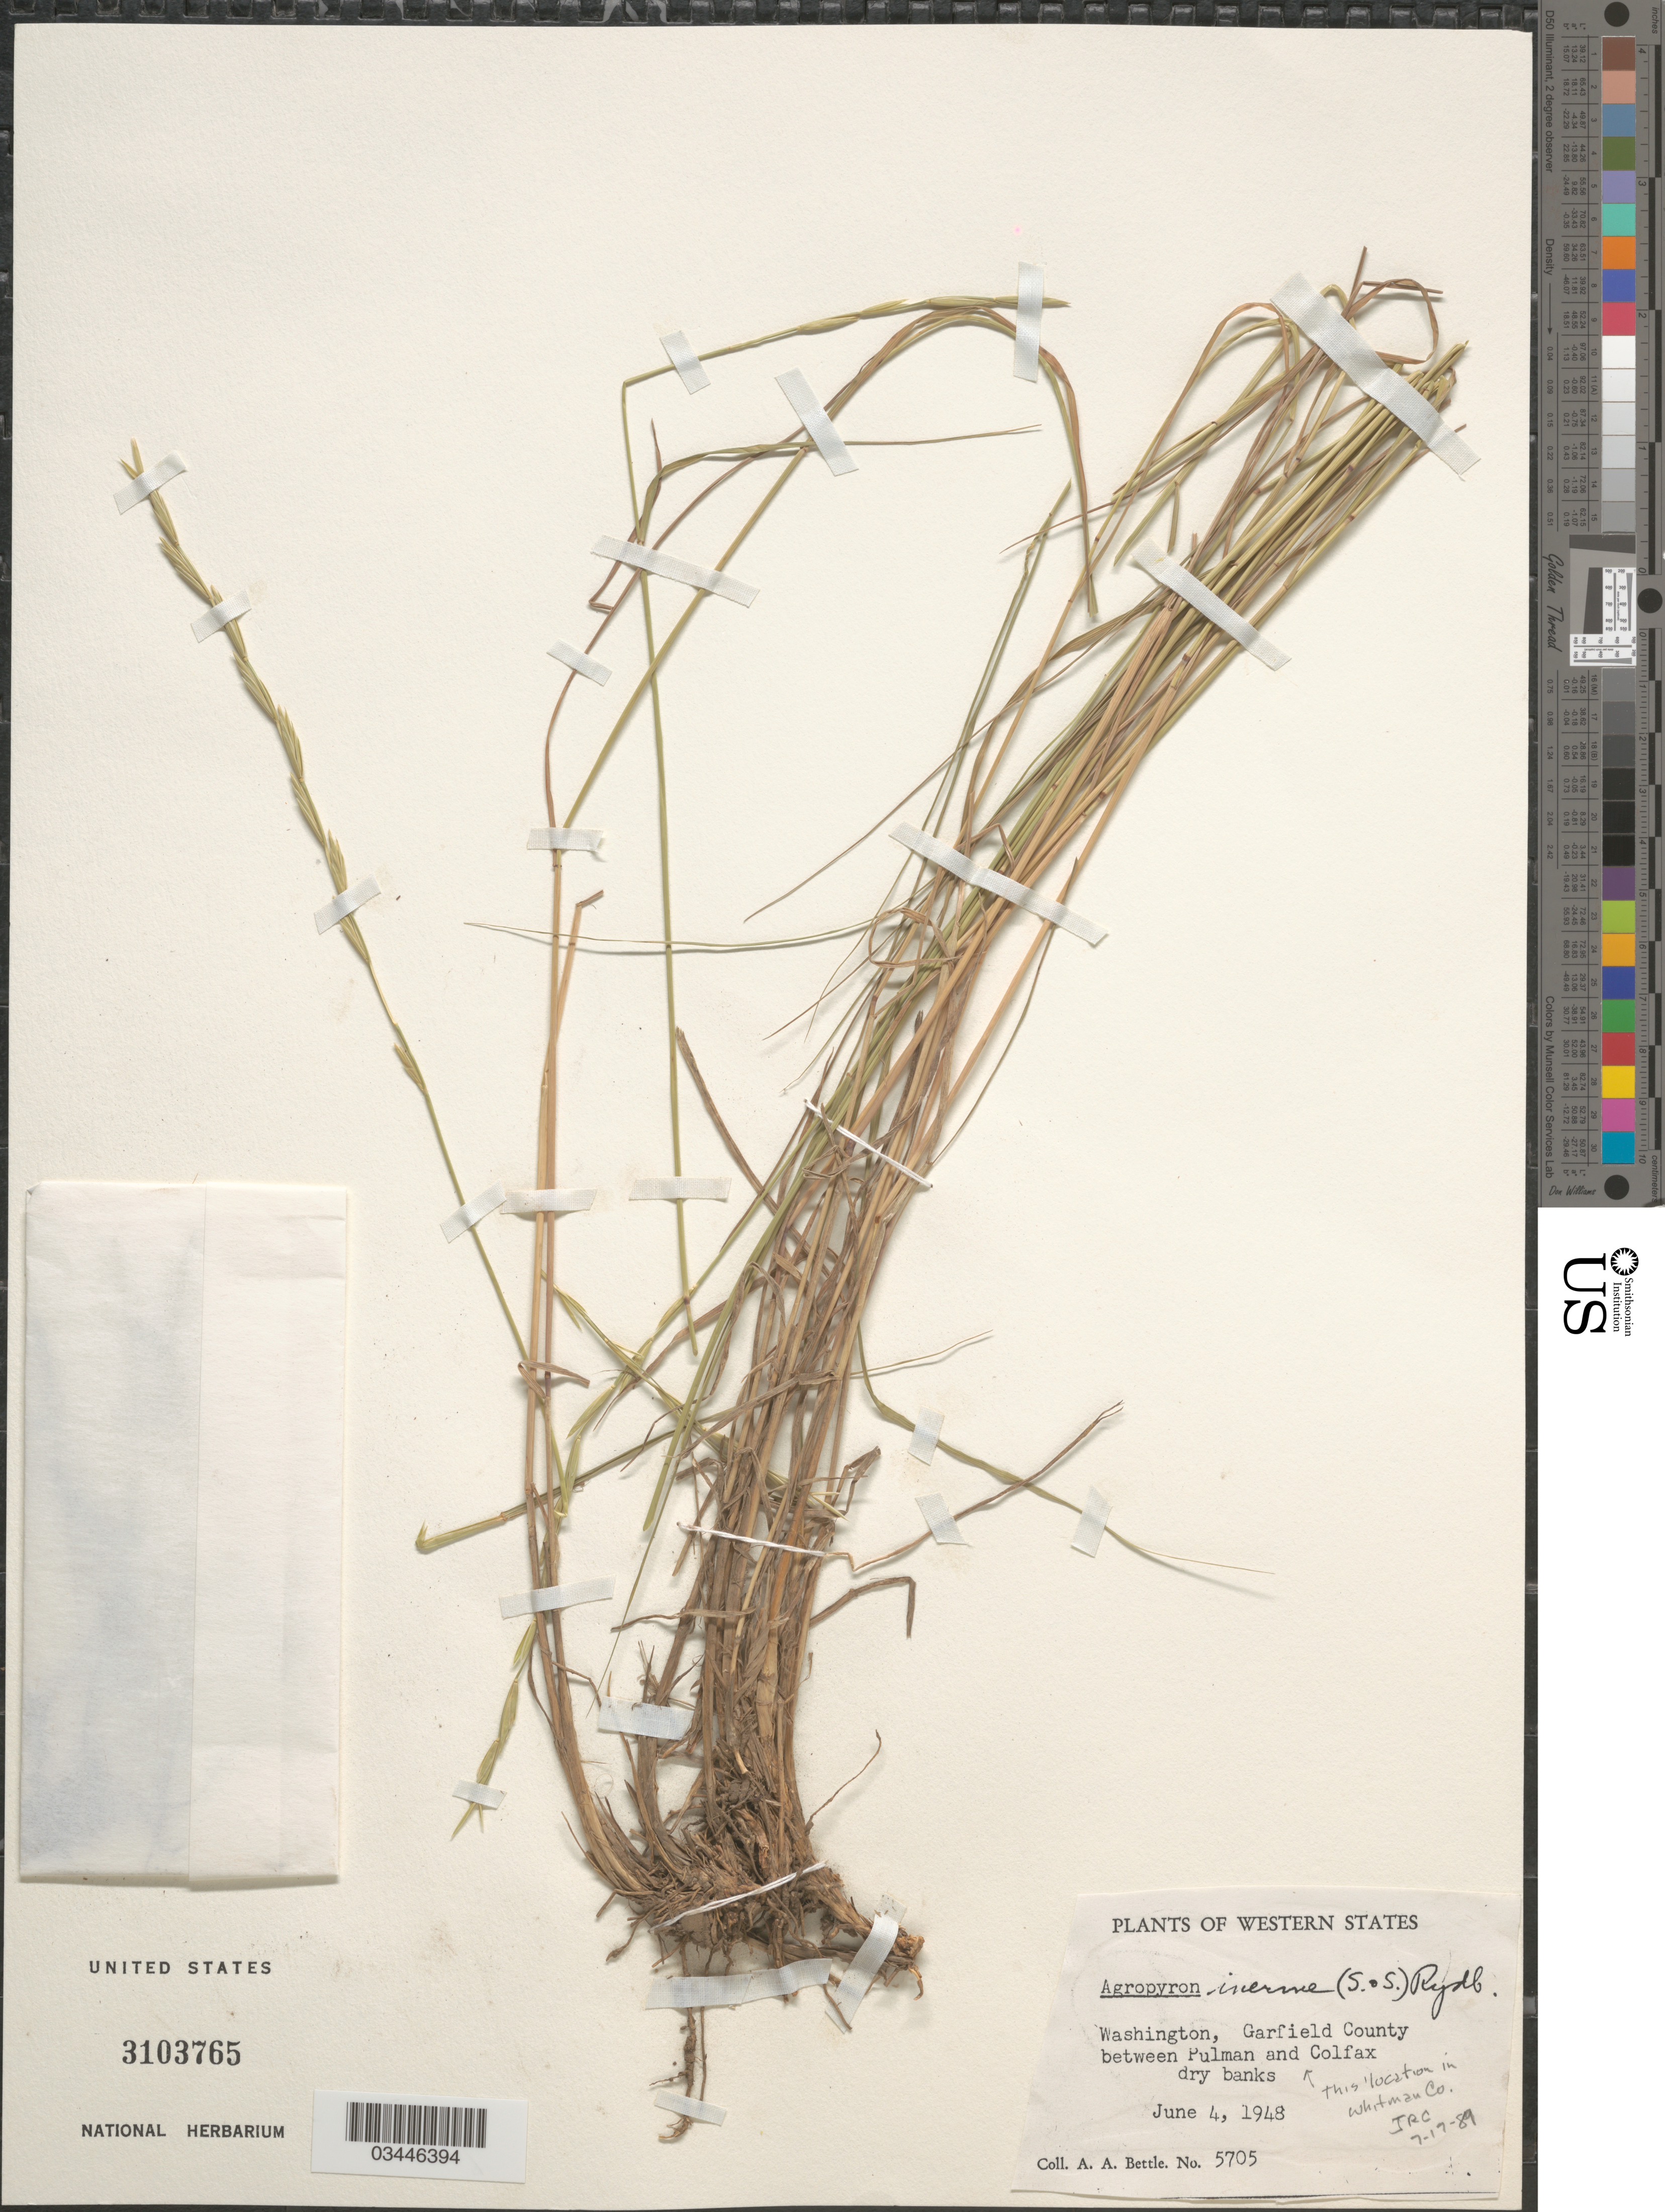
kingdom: Plantae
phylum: Tracheophyta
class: Liliopsida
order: Poales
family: Poaceae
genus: Pseudoroegneria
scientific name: Pseudoroegneria spicata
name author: (Pursh) Á. Löve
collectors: A. Bettle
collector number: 5705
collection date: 1948-06-04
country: United States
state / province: Washington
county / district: Garfield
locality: Western States. Garfield County between Pulman and Colfax dry banks. Whitman Co.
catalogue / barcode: US 3103765